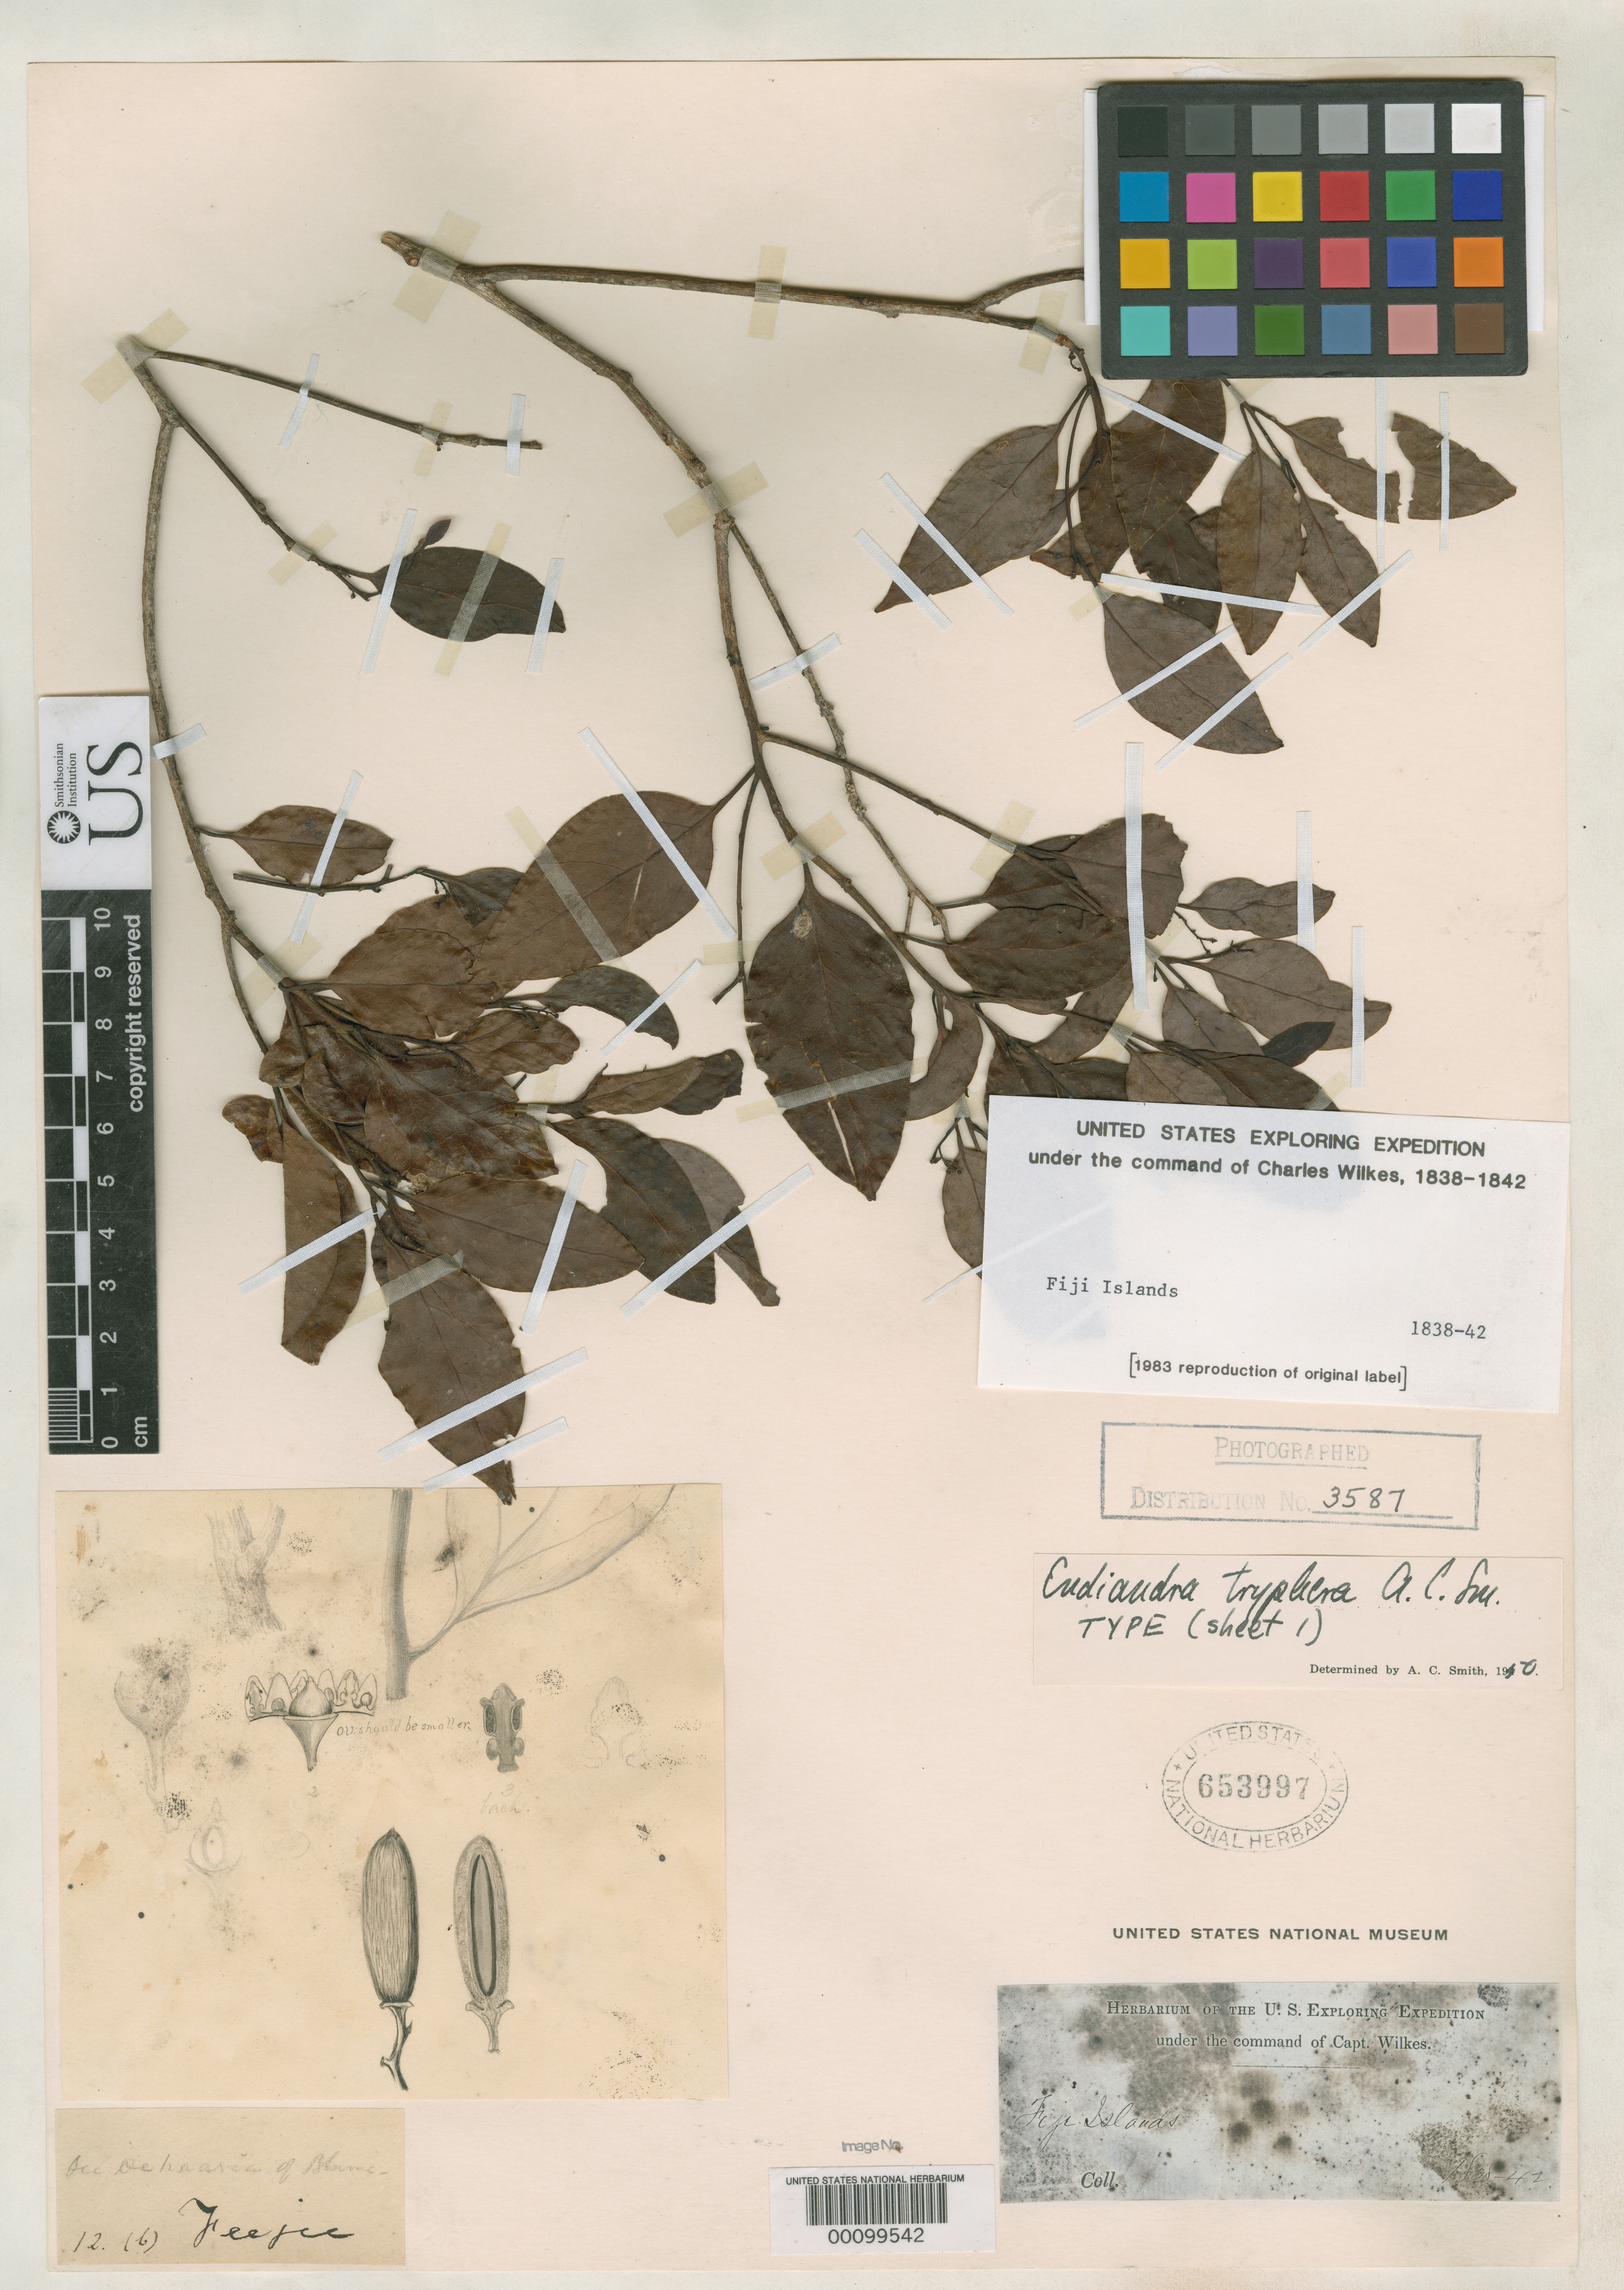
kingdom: Plantae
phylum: Tracheophyta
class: Magnoliopsida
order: Laurales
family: Lauraceae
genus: Endiandra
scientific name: Endiandra tryphera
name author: A.C. Sm.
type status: Holotype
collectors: Wilkes Explor. Exped.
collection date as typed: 1838 to -- --- 1842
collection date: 1838/1842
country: Fiji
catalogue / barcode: US 653997